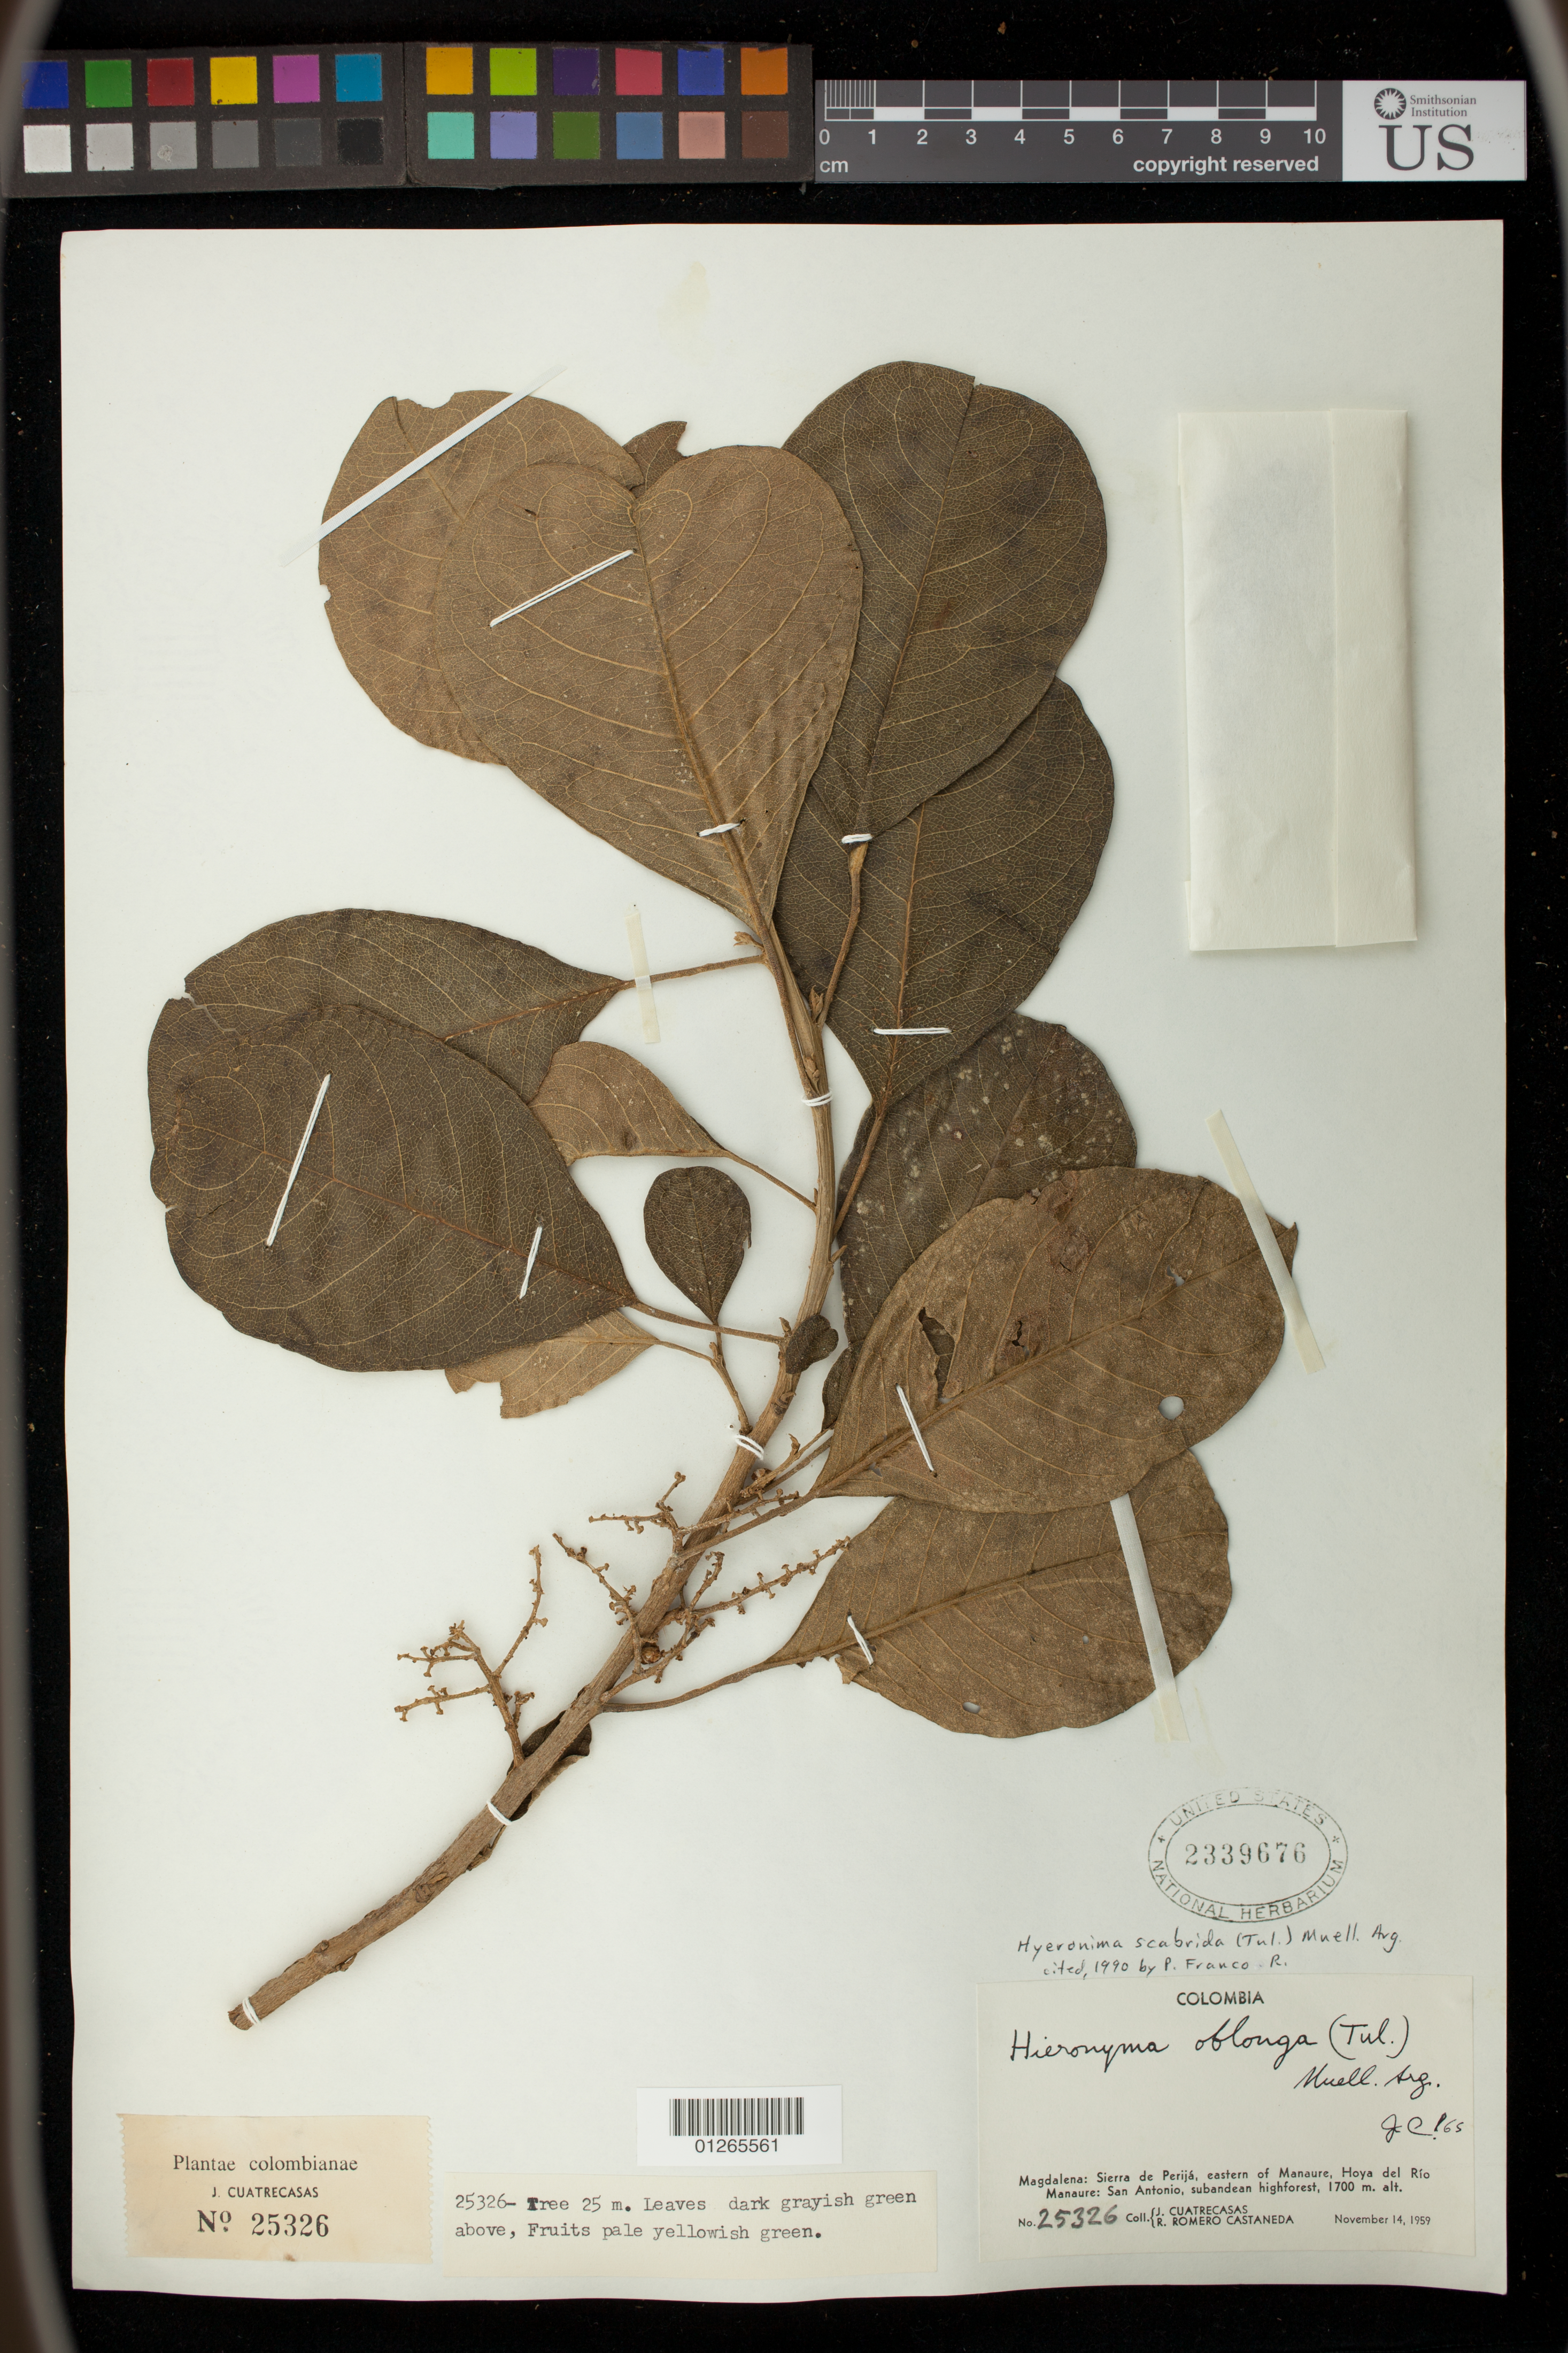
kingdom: Plantae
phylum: Tracheophyta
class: Magnoliopsida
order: Malpighiales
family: Phyllanthaceae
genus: Hieronyma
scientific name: Hieronyma scabrida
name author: (Tul.) Müll. Arg.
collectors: J. Cuatrecasas & R. Romero Castañeda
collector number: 25326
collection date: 1959-11-14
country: Colombia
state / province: Magdalena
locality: Cordillera Oriental, Muchindote Valley, Alto de Las Cruces, 15 kilometers northeast of Gacheta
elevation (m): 1700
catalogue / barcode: US 2339676